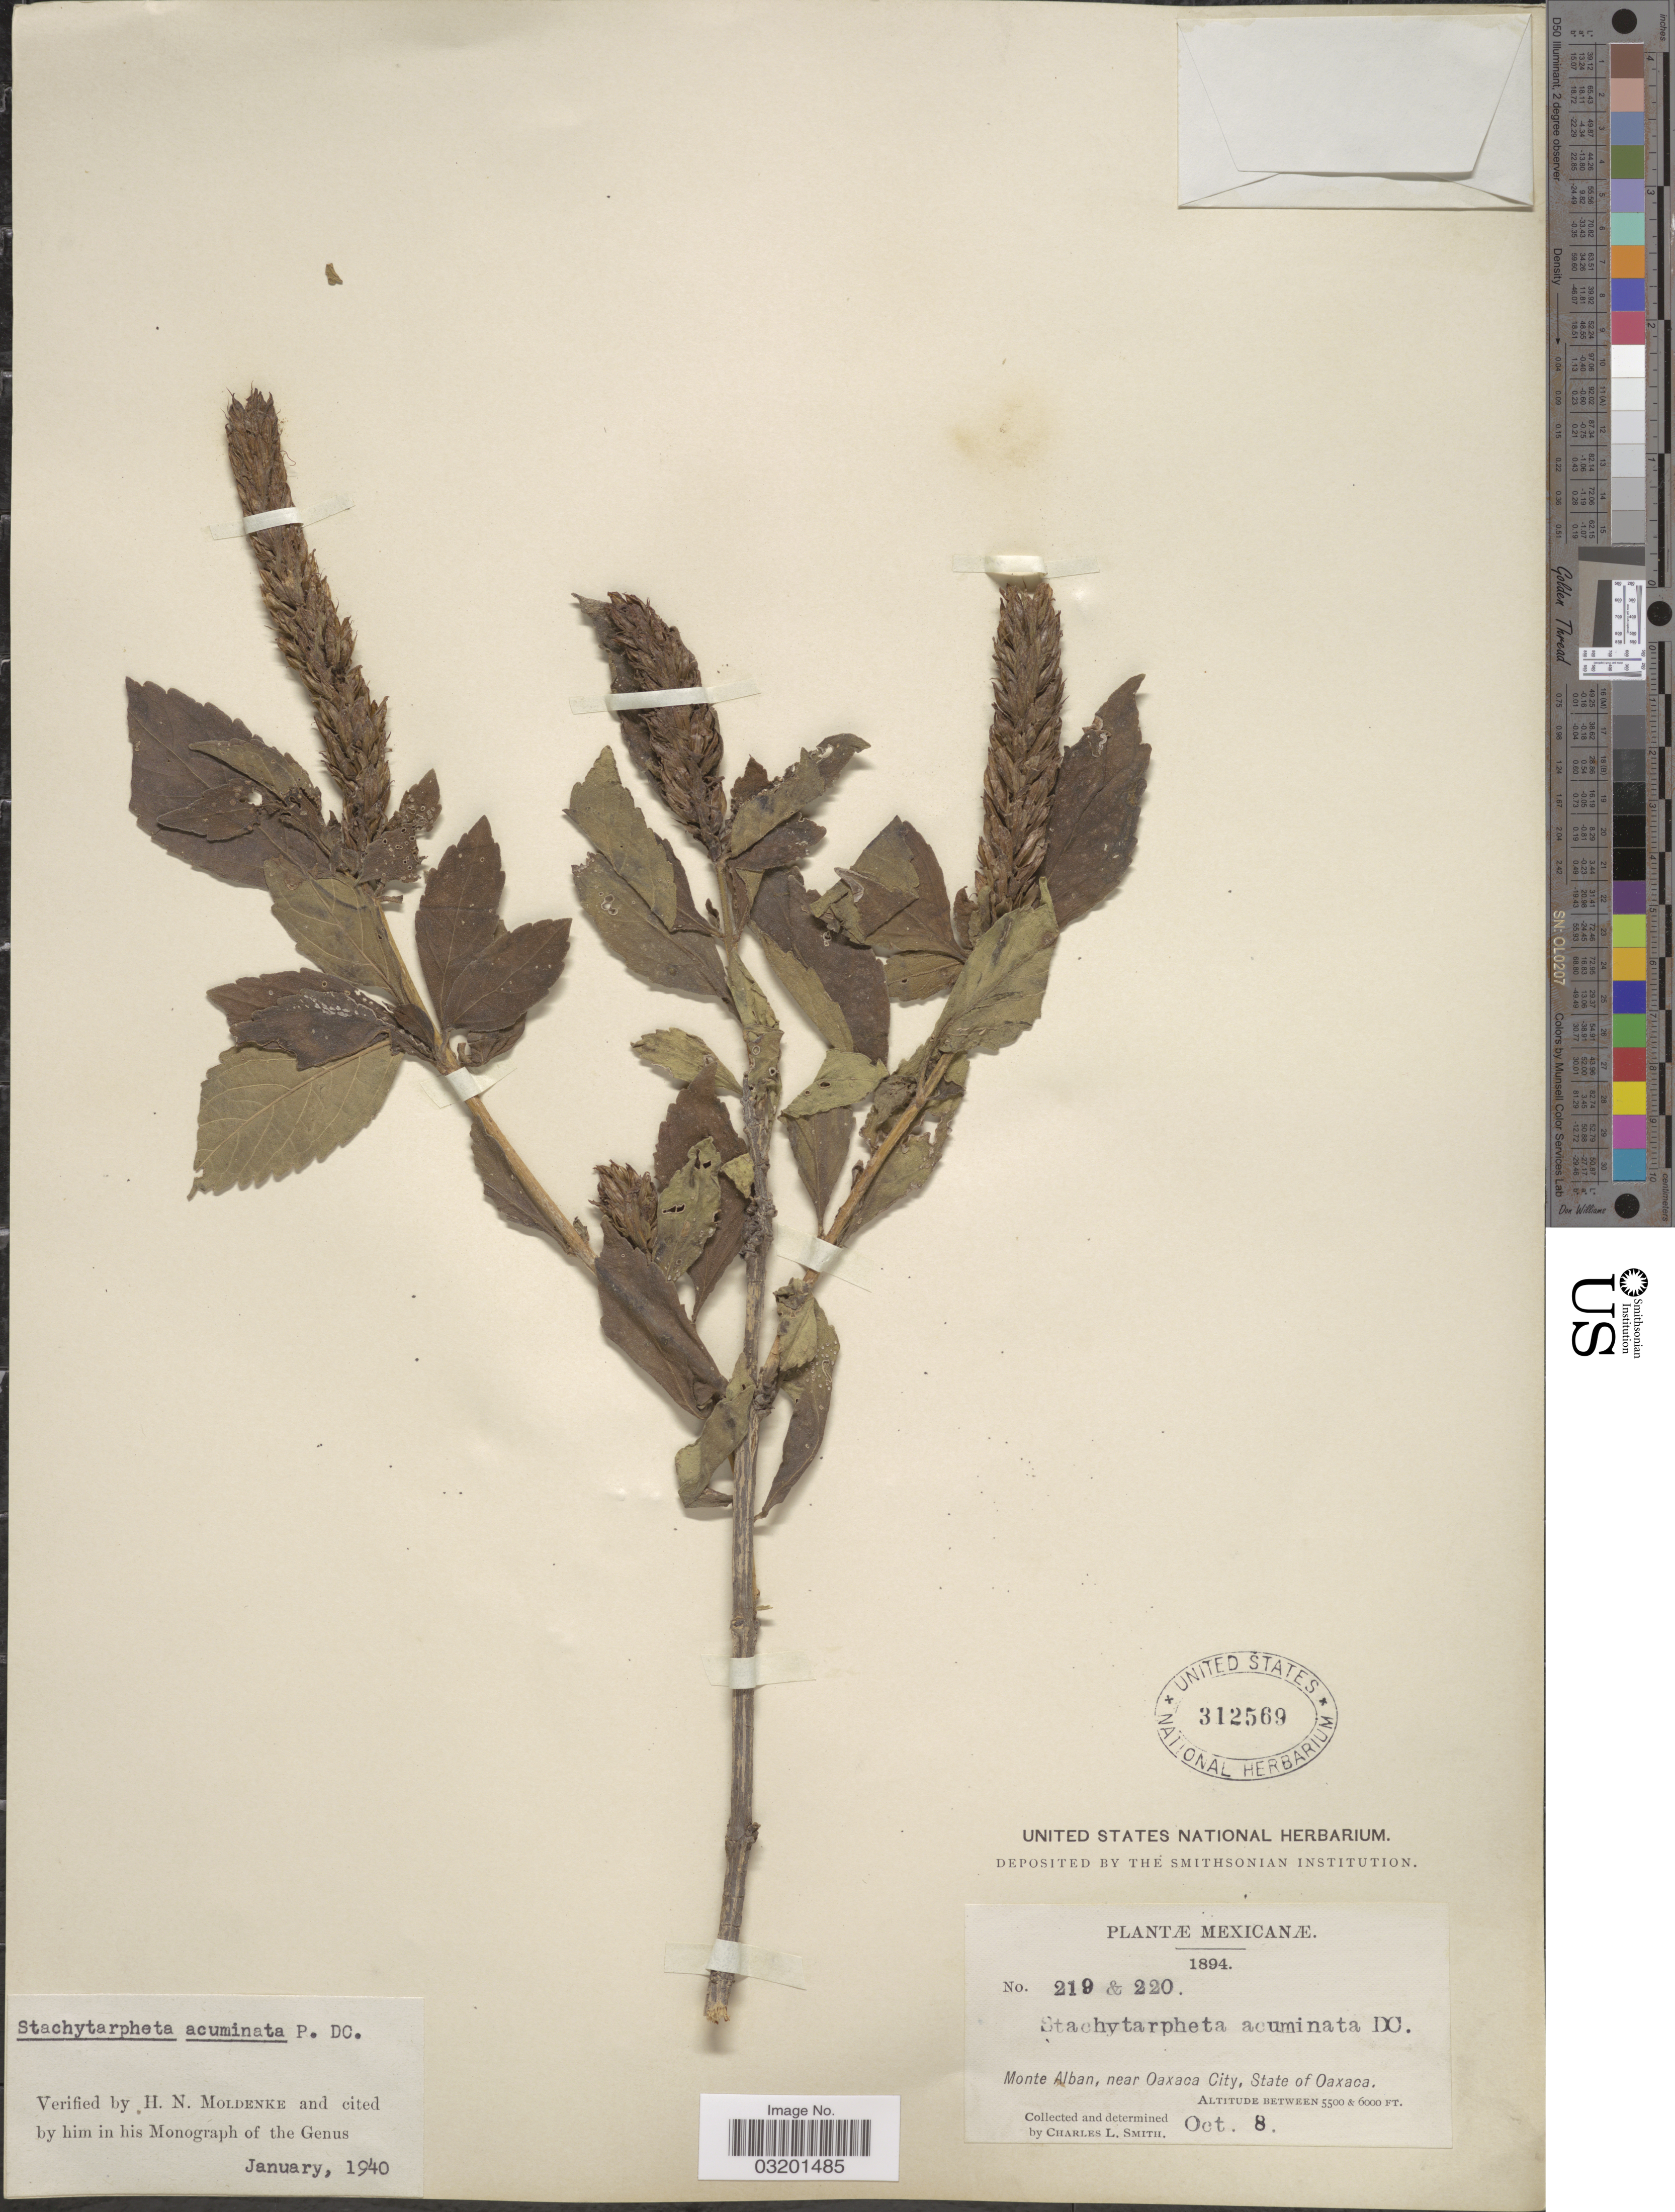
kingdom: Plantae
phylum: Tracheophyta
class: Magnoliopsida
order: Lamiales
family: Verbenaceae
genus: Stachytarpheta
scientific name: Stachytarpheta acuminata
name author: DC. ex Schauer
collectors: C. L. Smith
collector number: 219/220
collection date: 1894-10-08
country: Mexico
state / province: Oaxaca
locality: Monte Alban, near Oaxaca City.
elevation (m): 1676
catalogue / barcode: US 312569